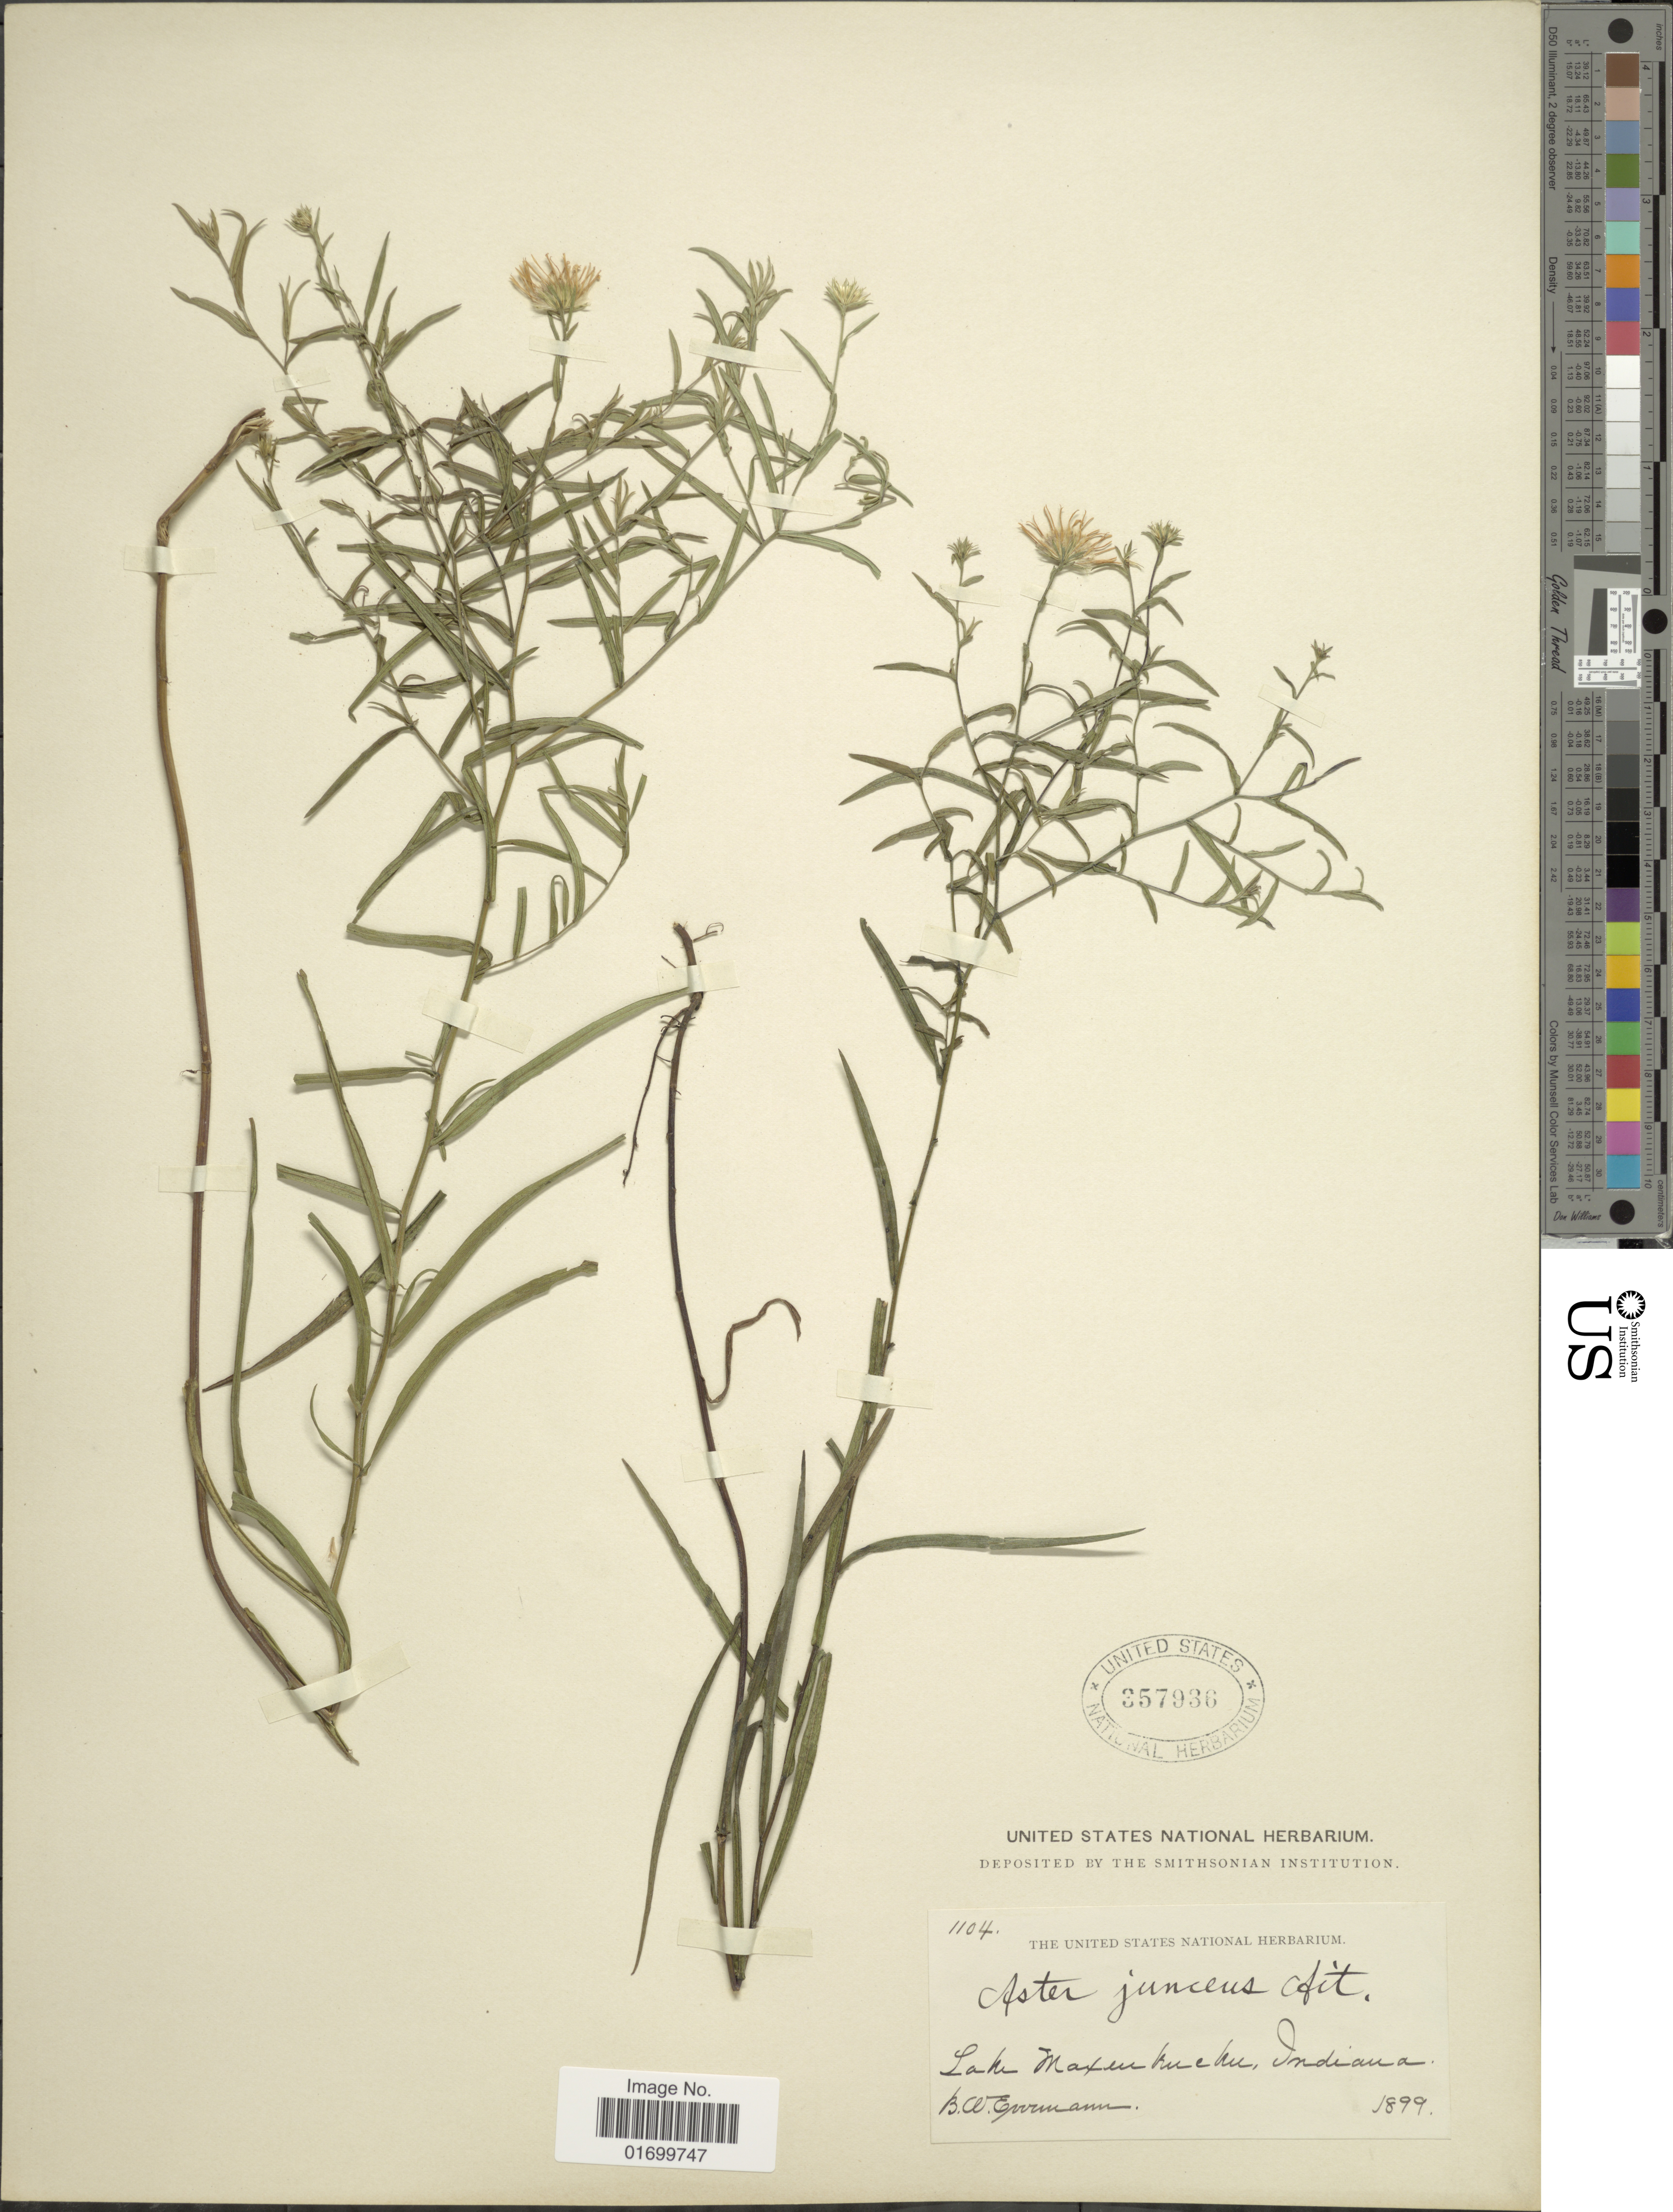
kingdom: Plantae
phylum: Tracheophyta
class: Magnoliopsida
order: Asterales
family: Asteraceae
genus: Symphyotrichum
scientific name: Symphyotrichum boreale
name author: (Torr. & A. Gray) Á. Löve & D. Löve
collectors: B. W. Evermann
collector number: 1104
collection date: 1899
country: United States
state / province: Indiana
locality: Lake Maxinkuckee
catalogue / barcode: US 357936